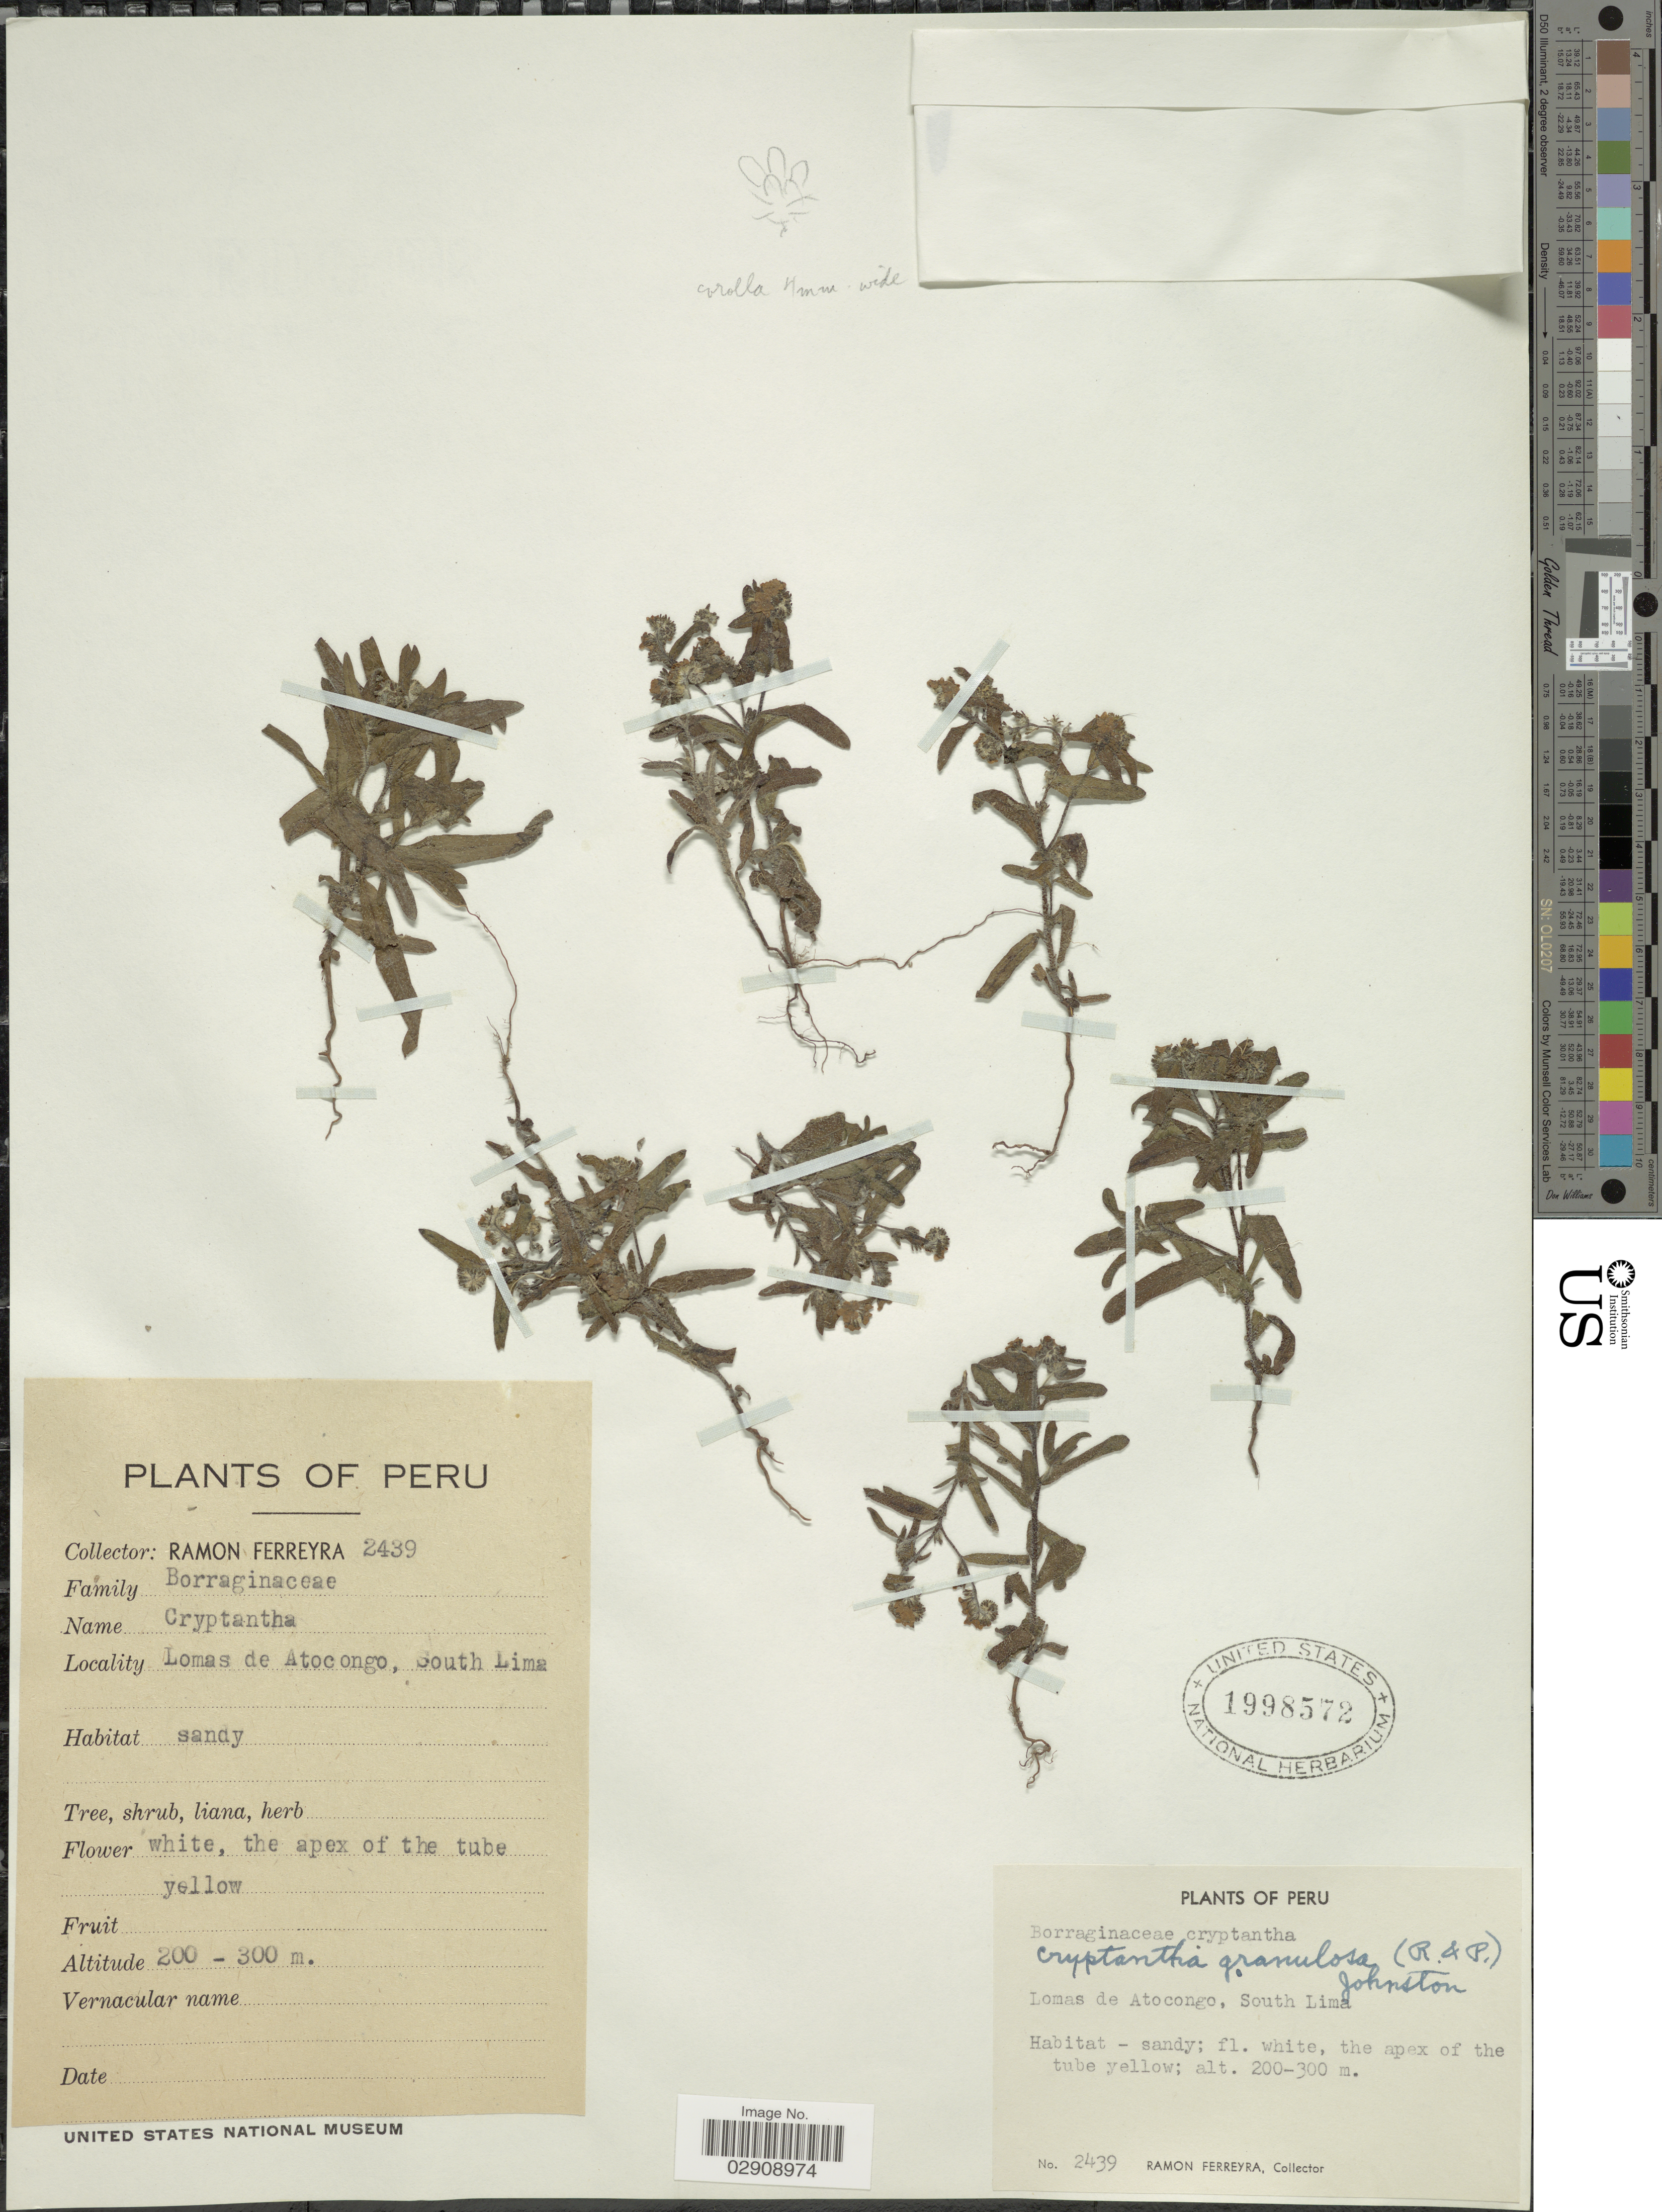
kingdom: Plantae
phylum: Tracheophyta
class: Magnoliopsida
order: Boraginales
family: Boraginaceae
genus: Cryptantha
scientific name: Cryptantha granulosa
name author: (Ruiz & Pav.) I.M. Johnst.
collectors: R. A. Ferreyra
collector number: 2439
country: Peru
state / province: Lima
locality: Lomas de Atocongo, South Lima. Peru.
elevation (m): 200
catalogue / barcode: US 1998572